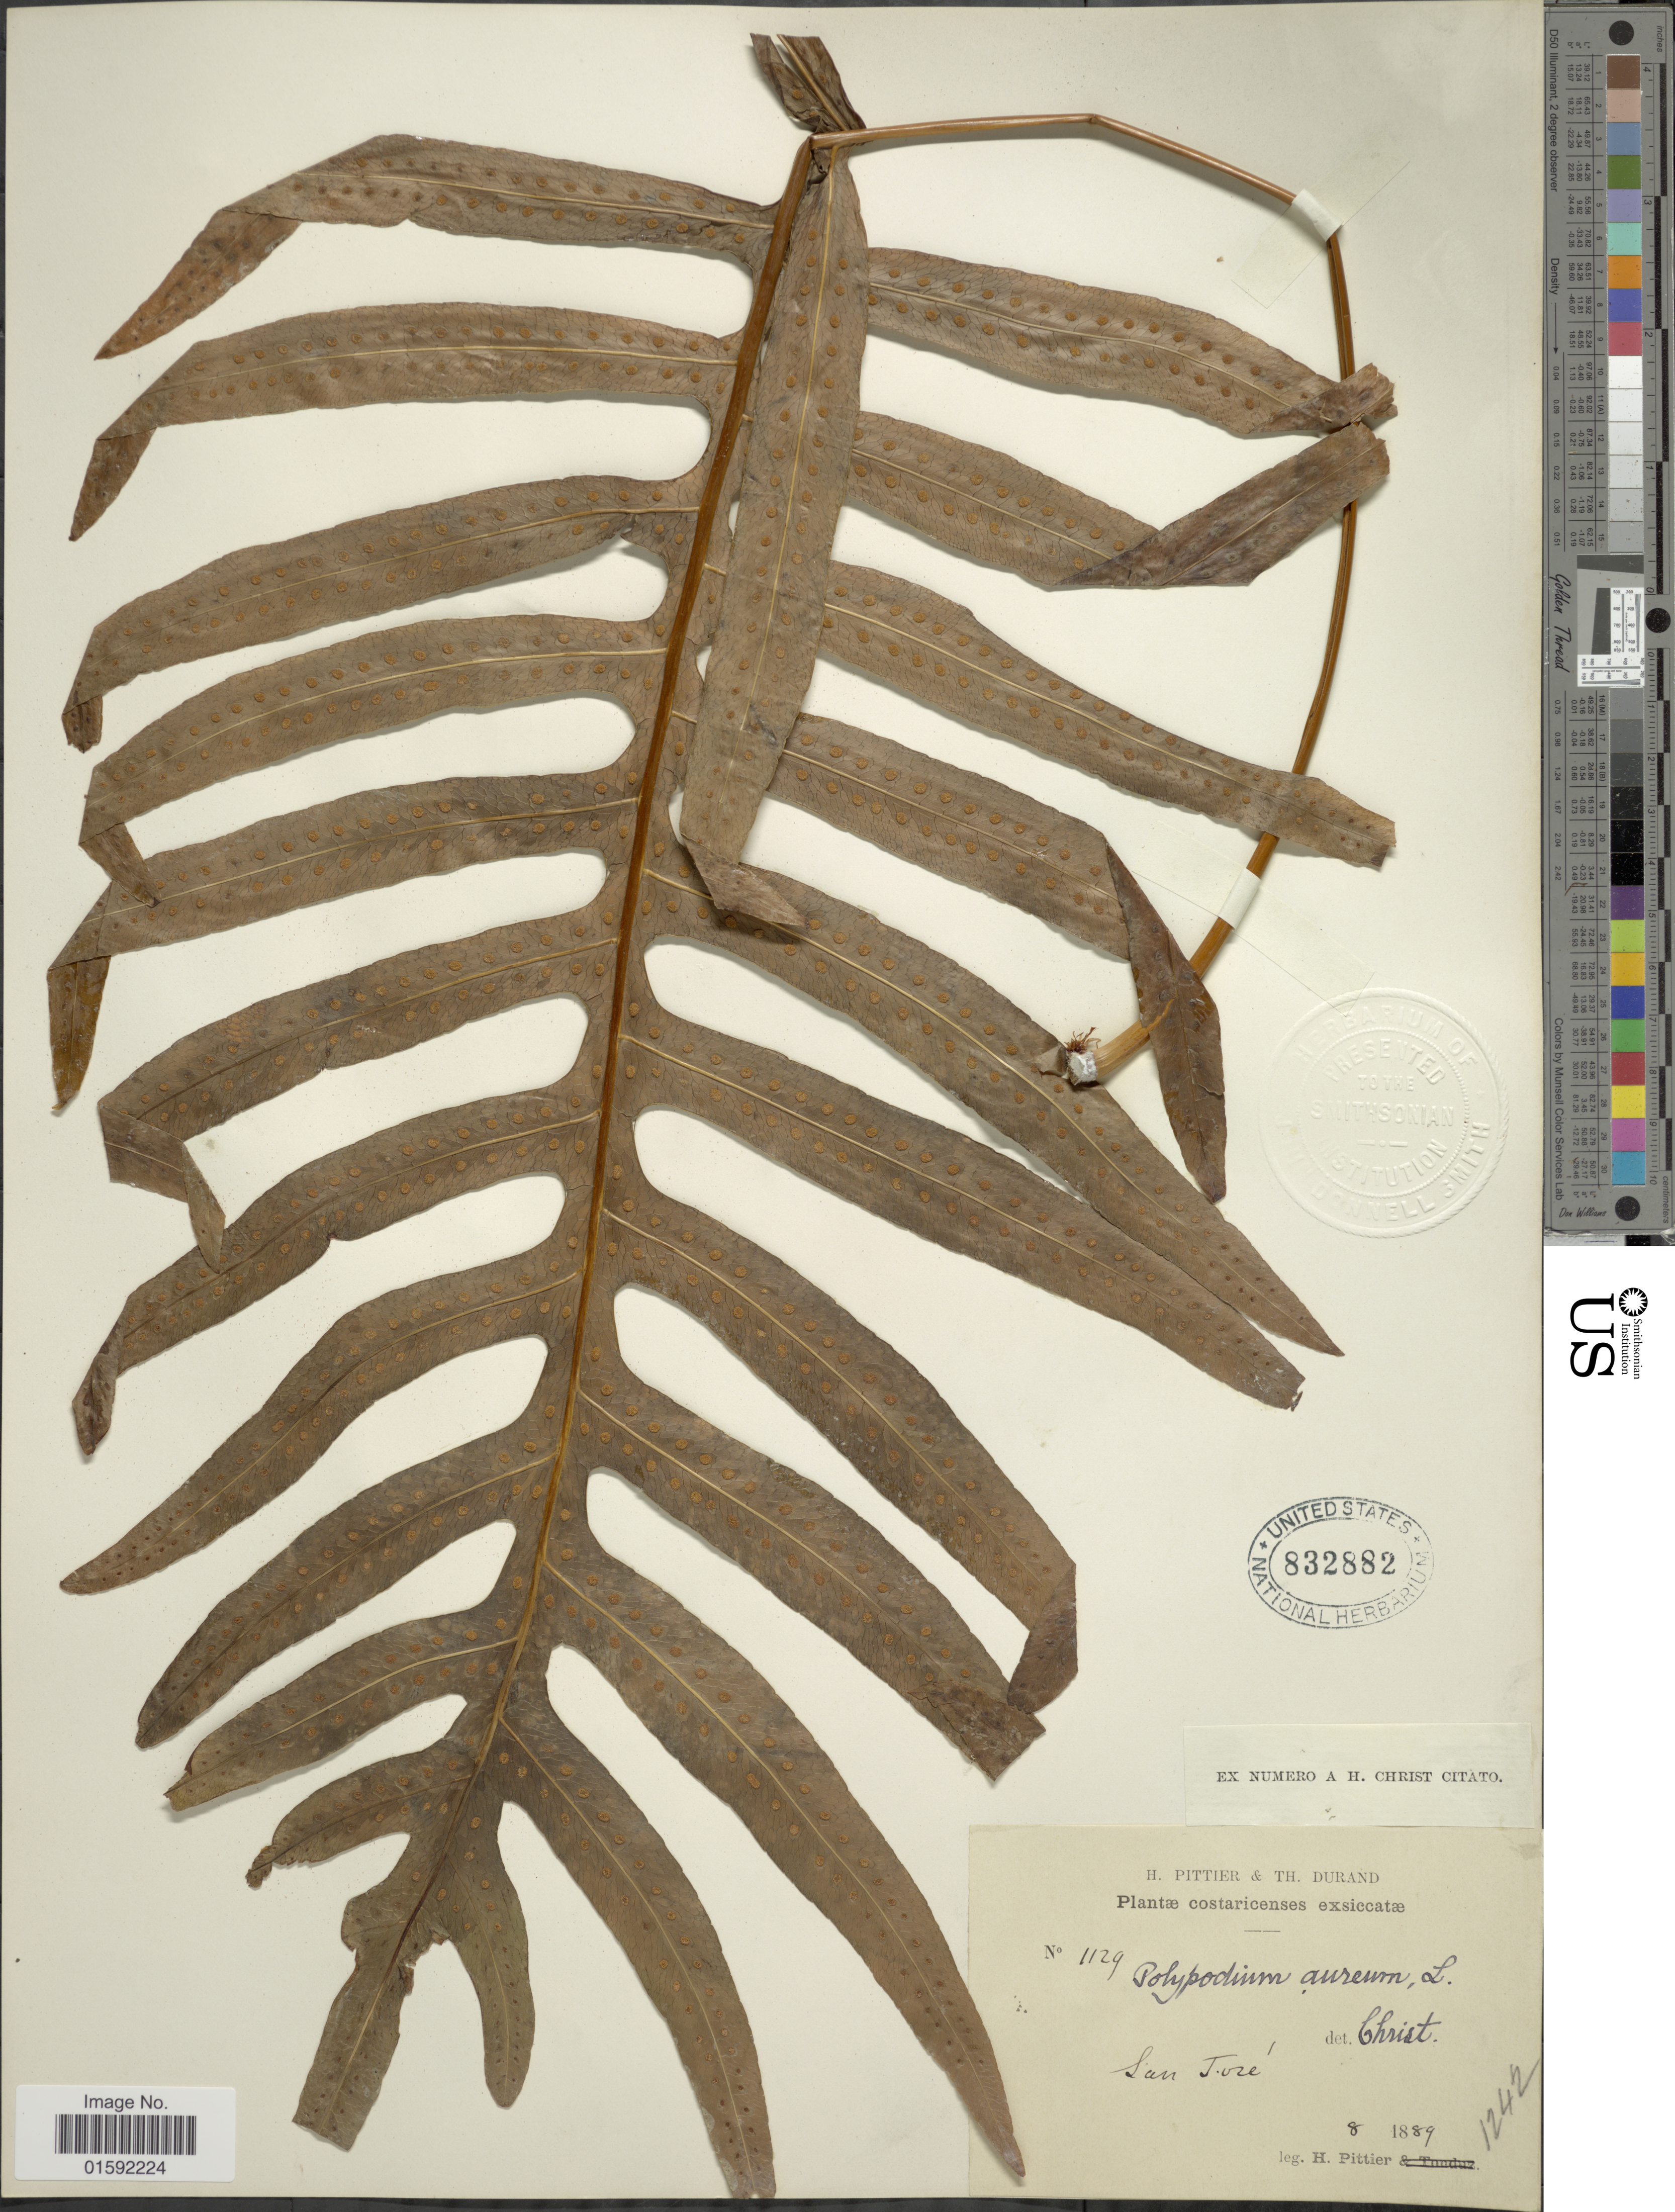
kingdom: Plantae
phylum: Tracheophyta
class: Polypodiopsida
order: Polypodiales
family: Polypodiaceae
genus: Phlebodium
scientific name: Phlebodium pseudoaureum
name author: (Cav.) Lellinger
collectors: H. F. Pittier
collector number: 1129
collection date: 1889-08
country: Costa Rica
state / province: San José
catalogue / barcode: US 832882